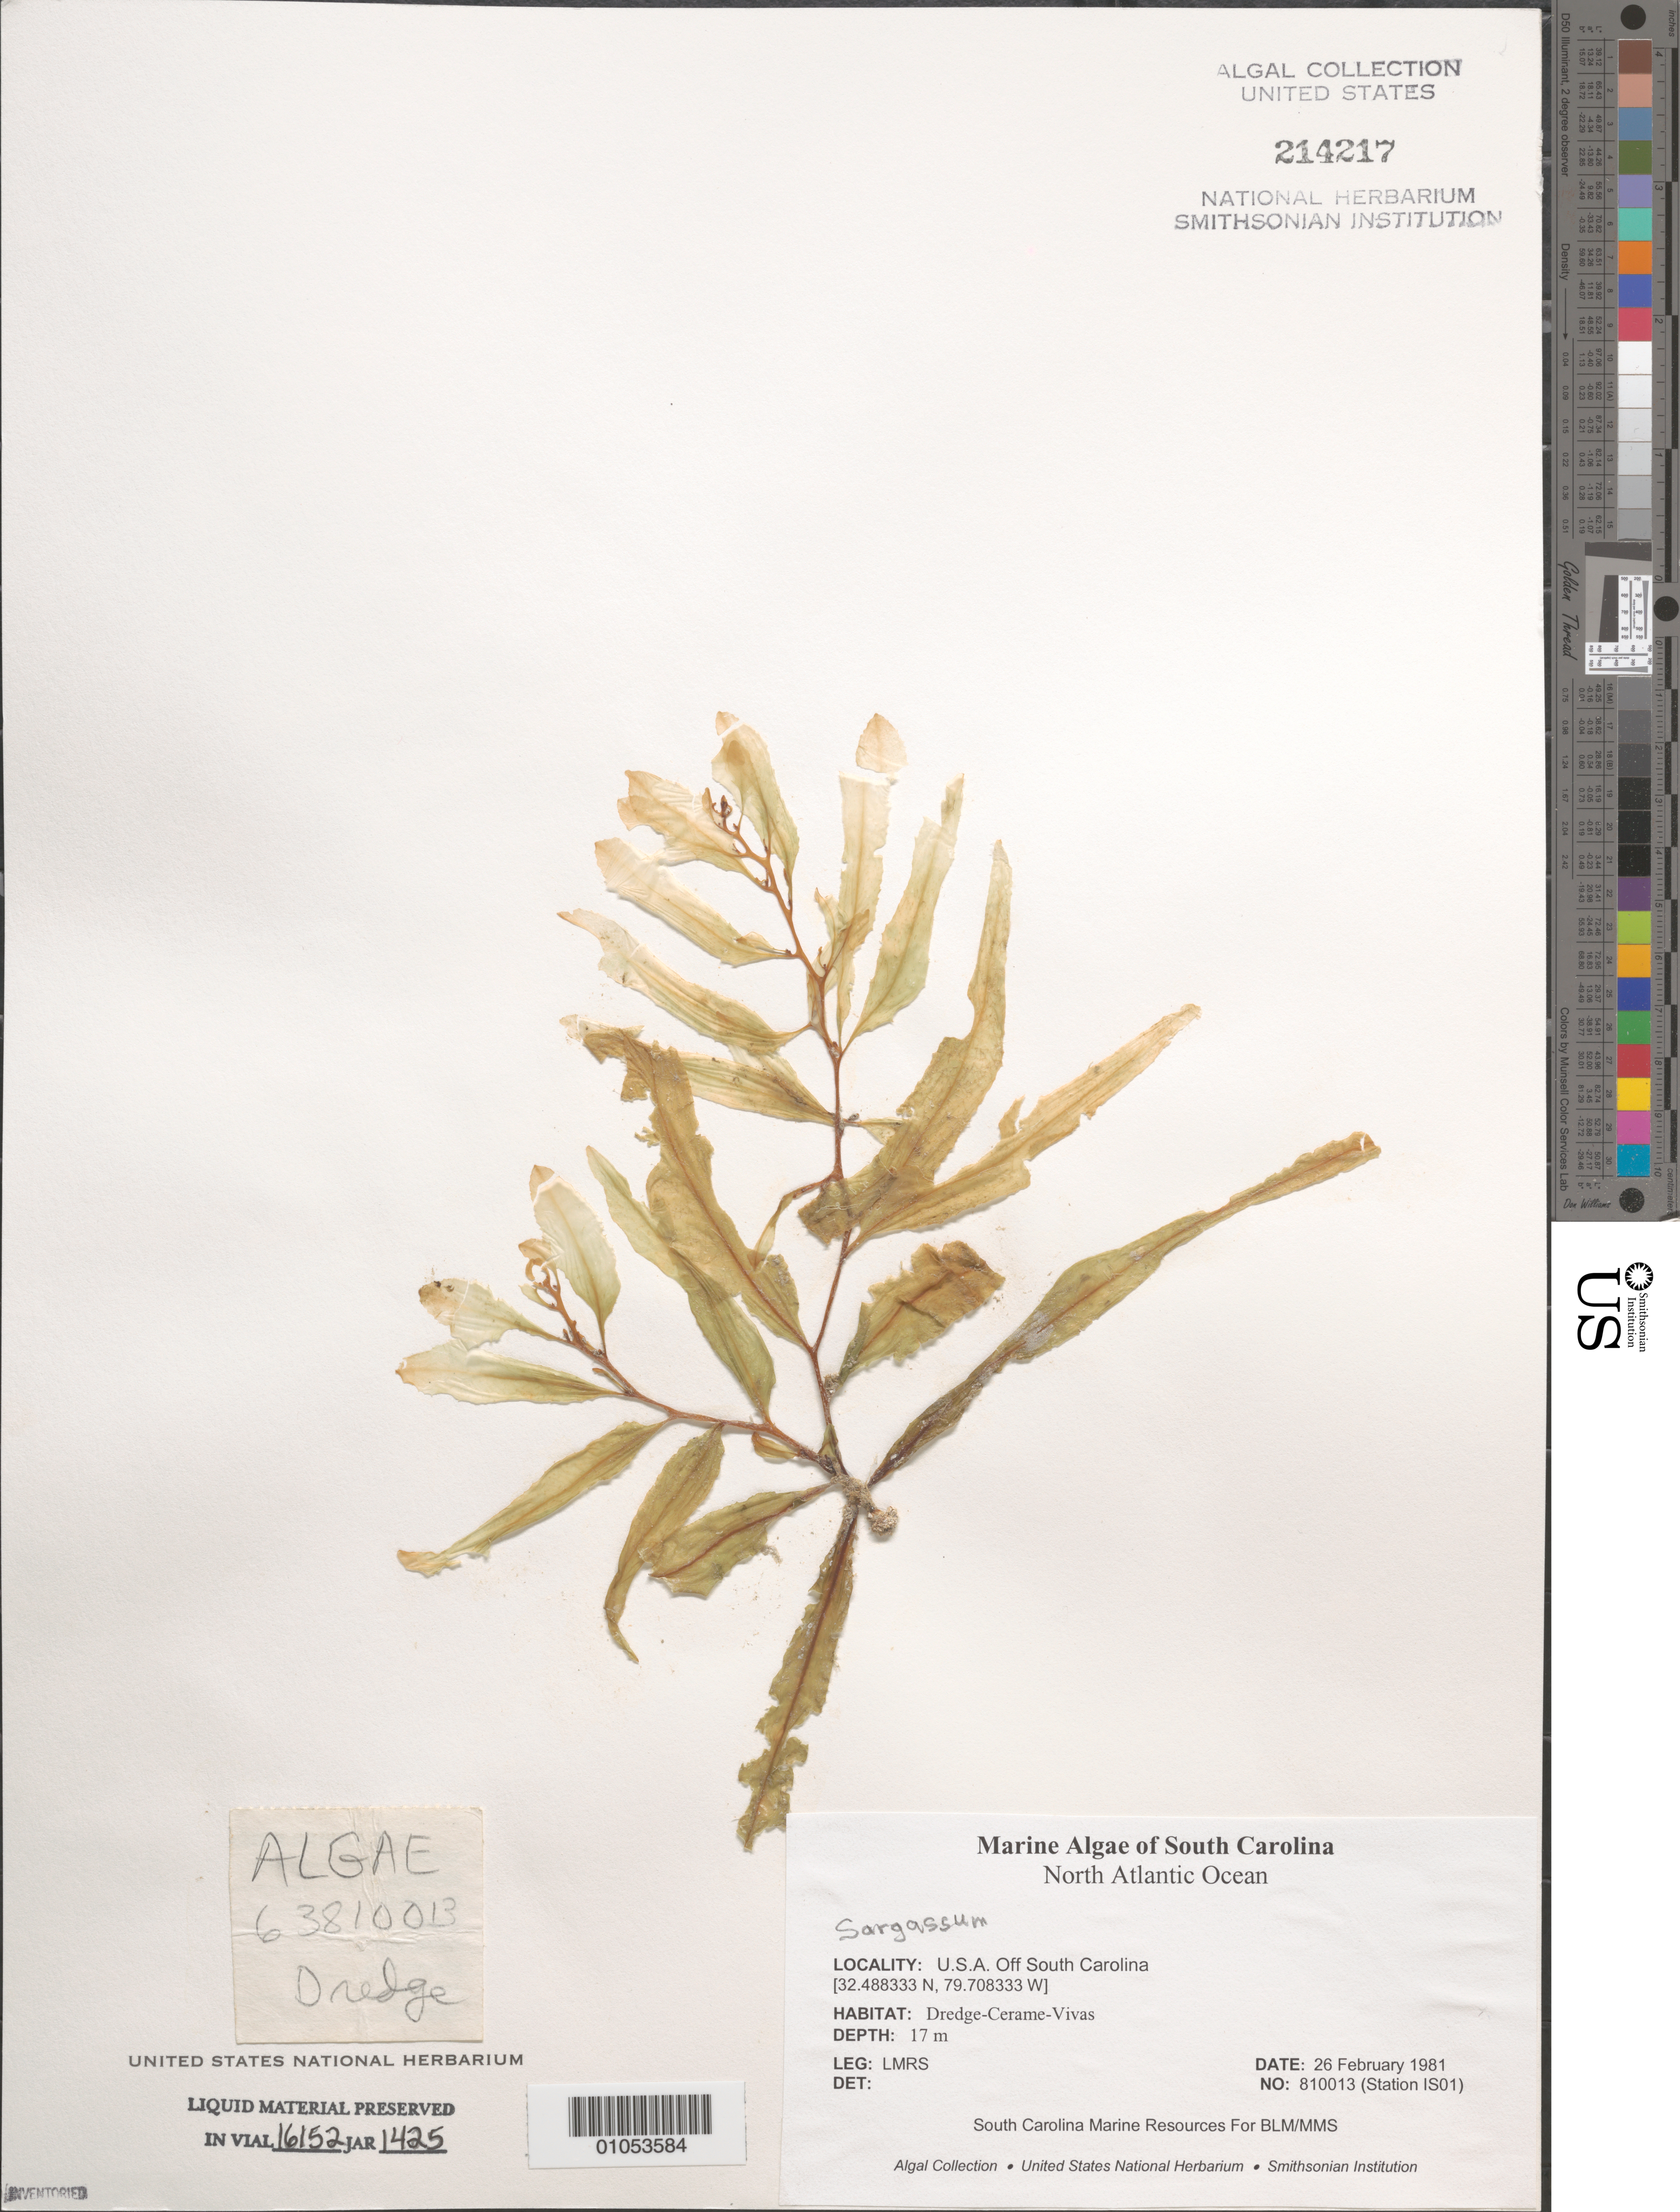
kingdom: Chromista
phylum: Ochrophyta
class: Phaeophyceae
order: Fucales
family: Sargassaceae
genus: Sargassum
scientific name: Sargassum sp.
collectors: LMRS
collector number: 810013 (Station IS01)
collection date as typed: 26 Feb 1981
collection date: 1981-02-26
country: United States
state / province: South Carolina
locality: North Atlantic Ocean off South Carolina coast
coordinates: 32.488333 N, 79.708333 W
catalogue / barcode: US 214217